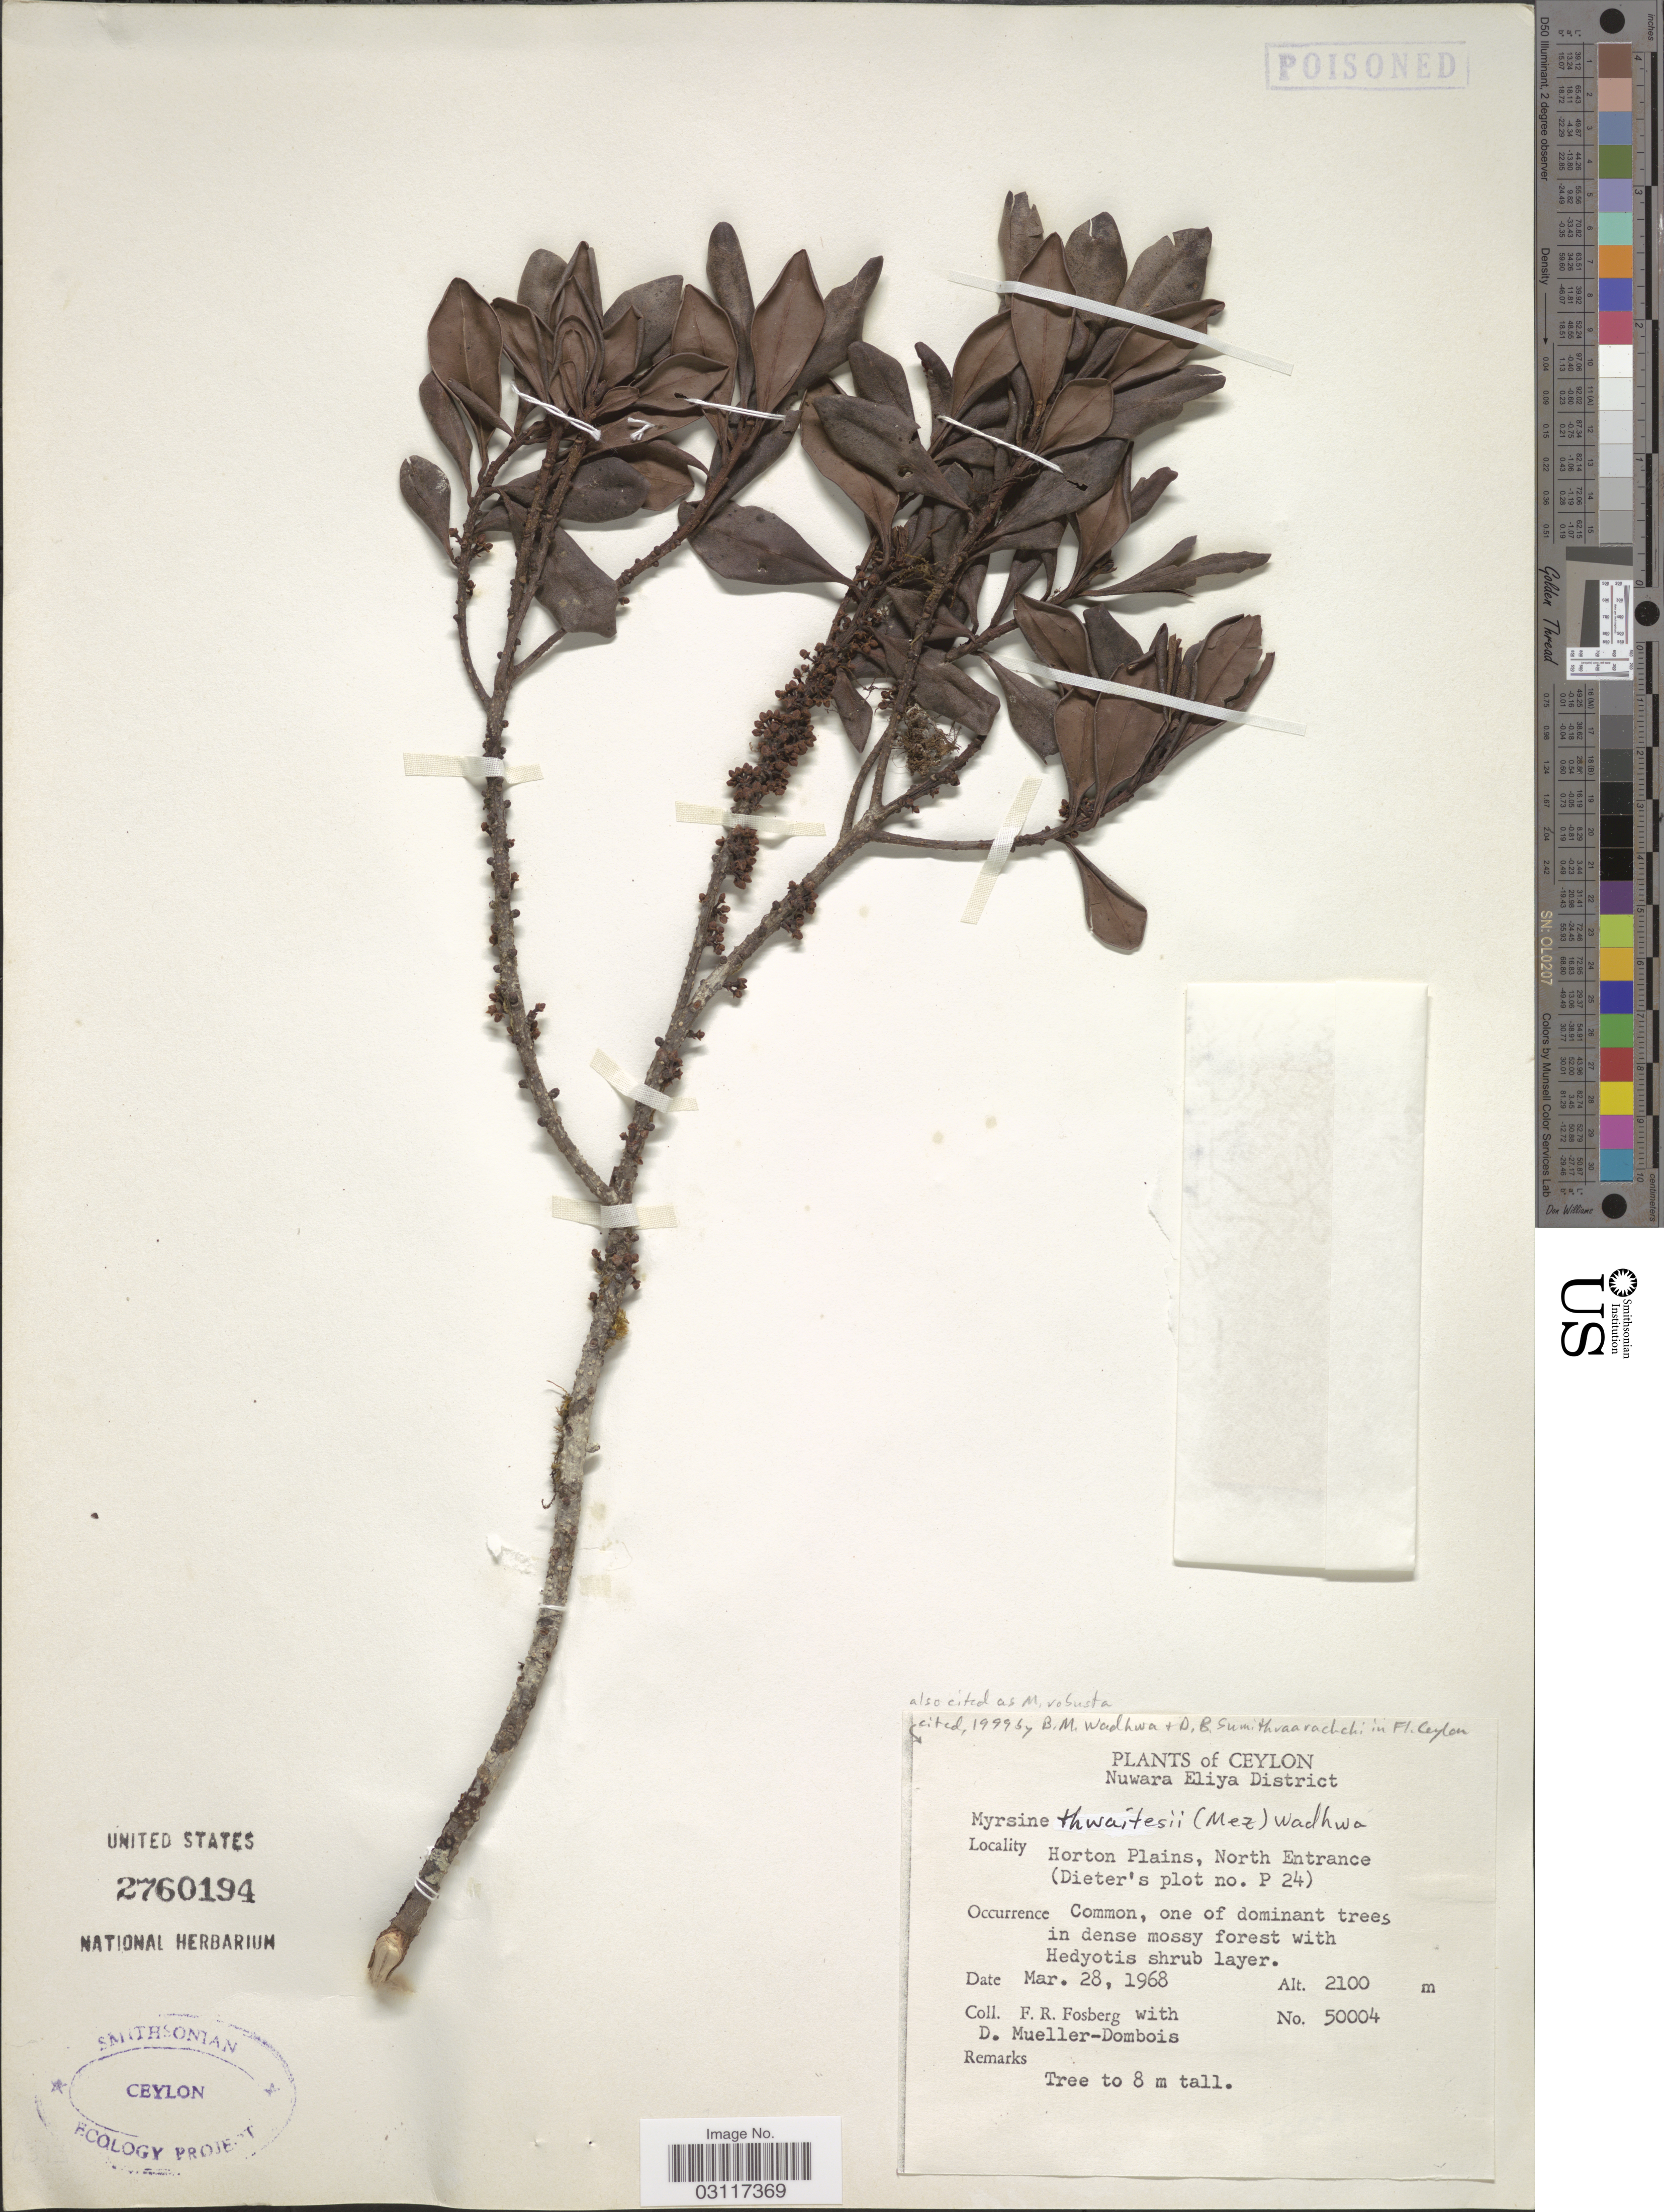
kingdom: Plantae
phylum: Tracheophyta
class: Magnoliopsida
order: Ericales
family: Primulaceae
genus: Myrsine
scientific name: Myrsine thwaitesii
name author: (Mez) Wadhwa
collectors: F. R. Fosberg & D. Mueller-Dombois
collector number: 50004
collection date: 1968-03-28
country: Sri Lanka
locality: Ceylon, Nuwara Eliya District, Horton Plains, North Entrance (Dieter's plot no. P 24).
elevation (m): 2100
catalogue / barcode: US 2760194